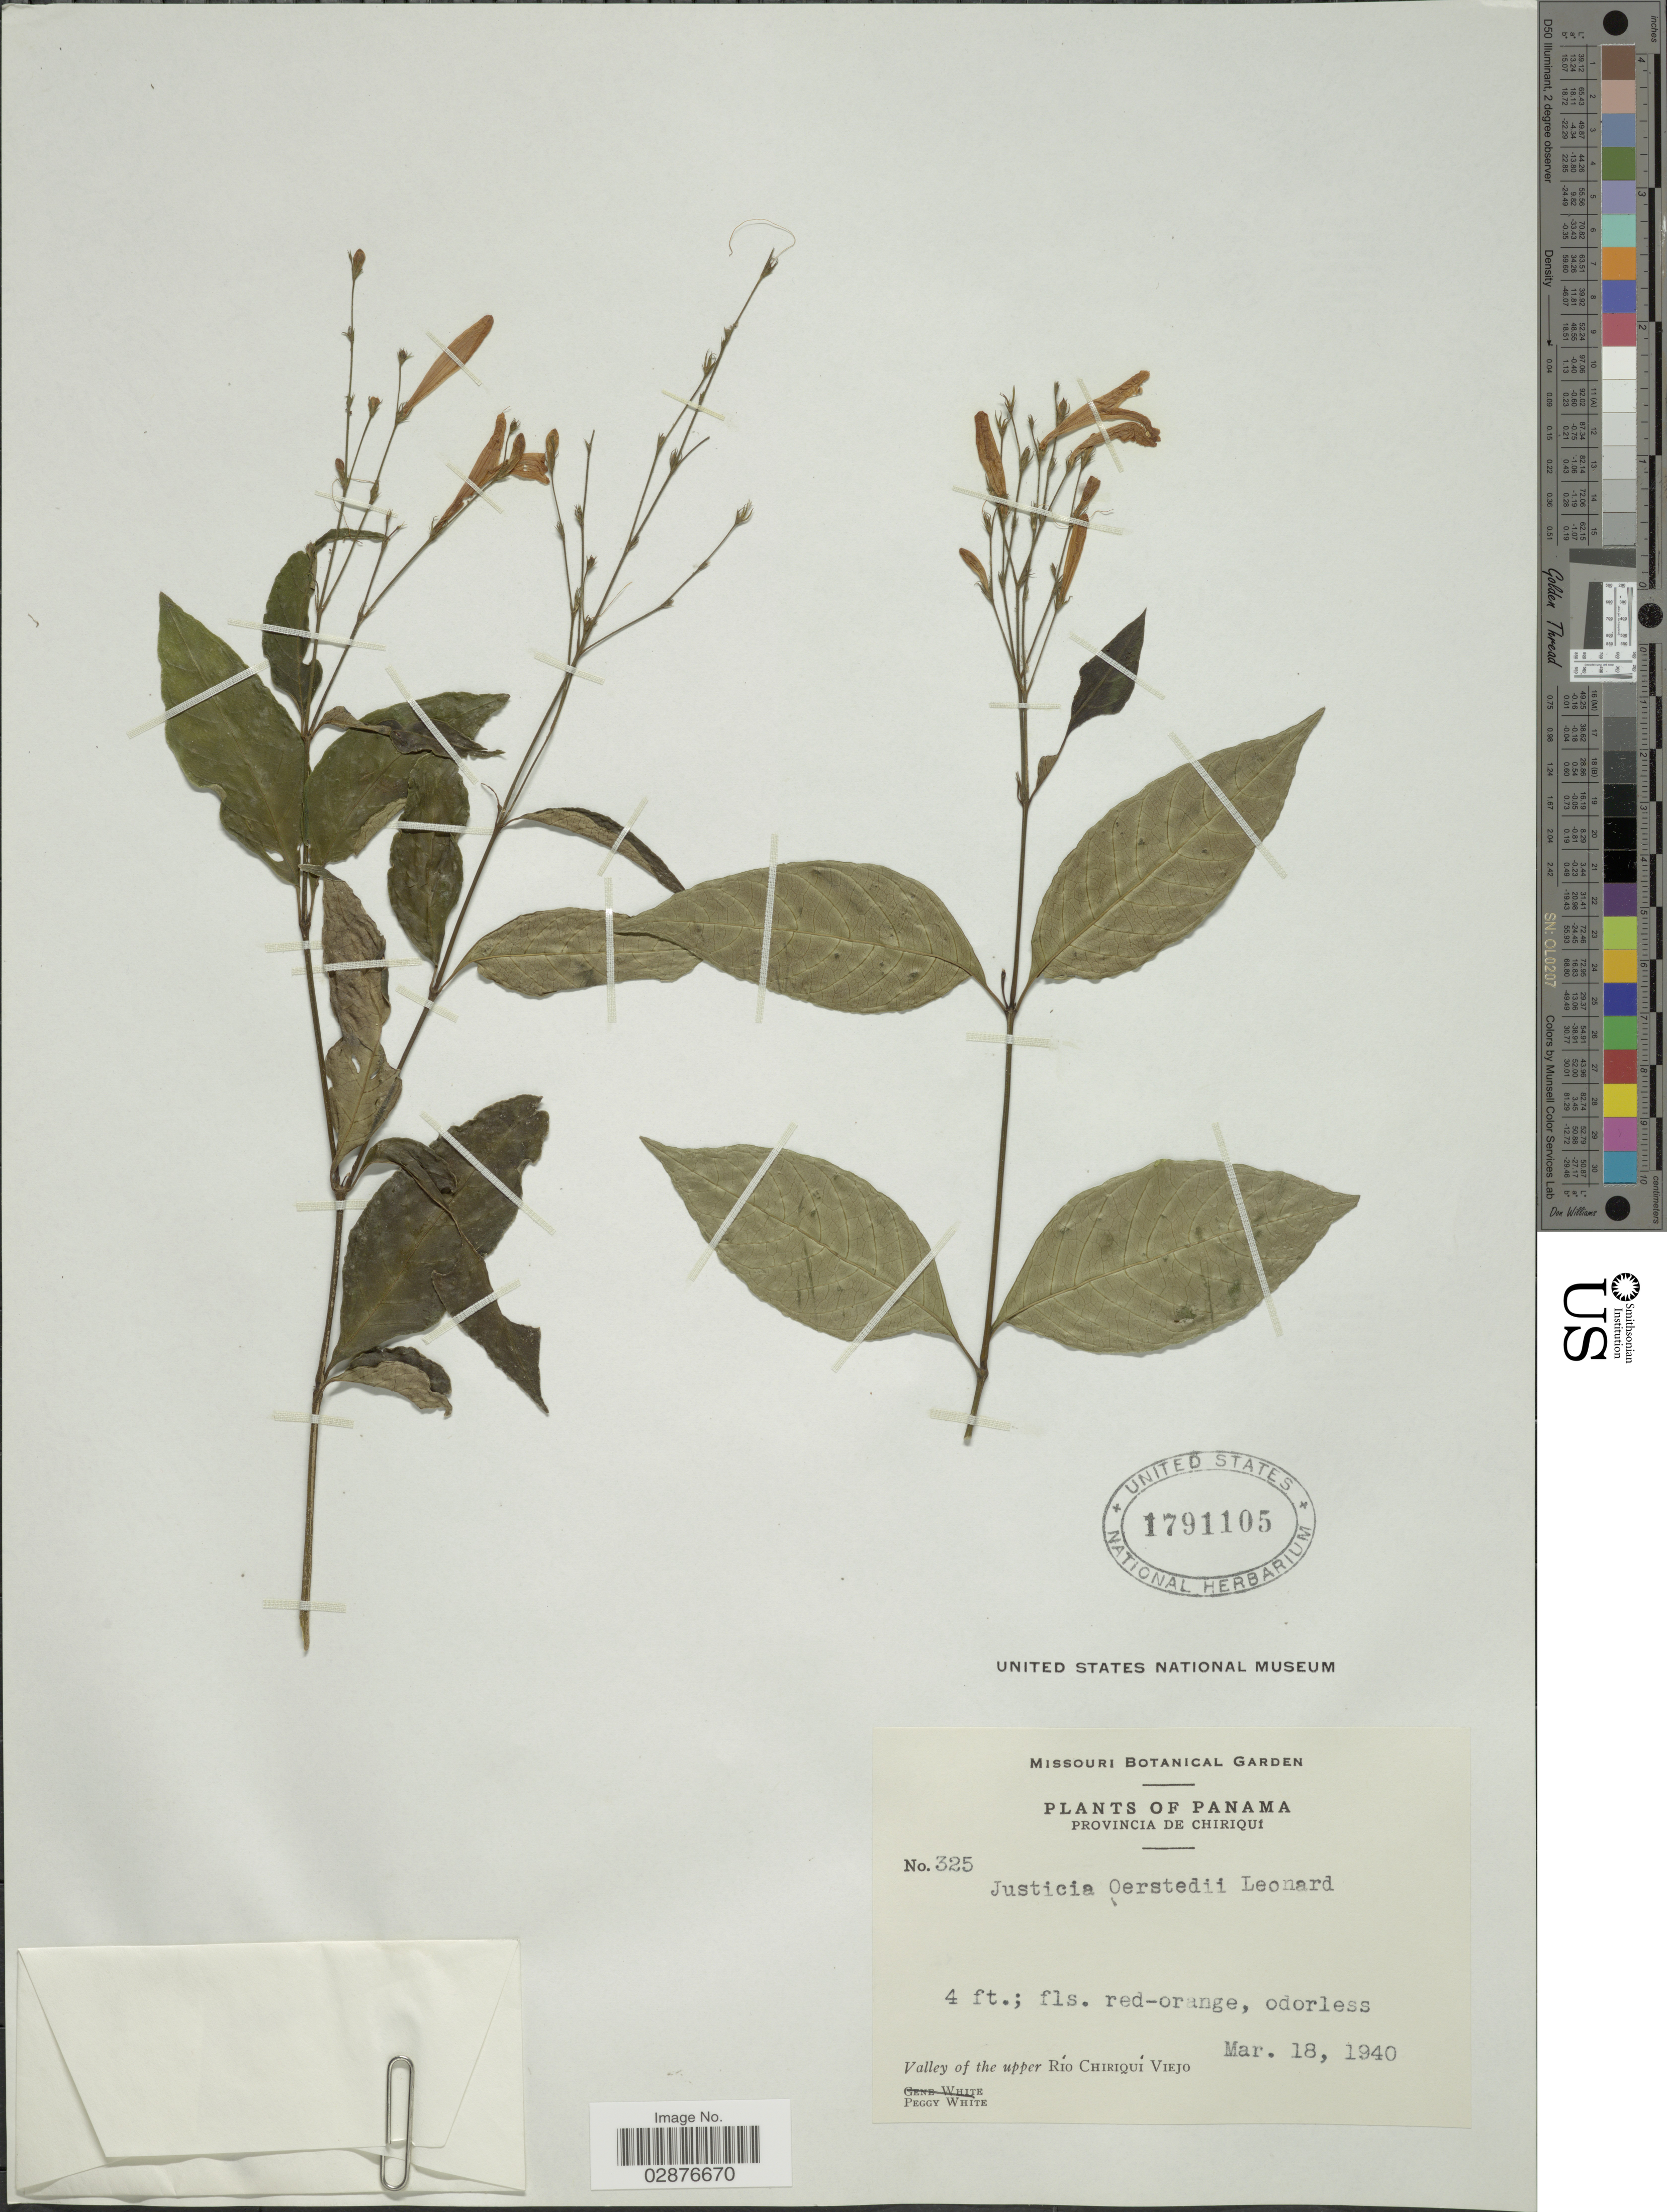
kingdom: Plantae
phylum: Tracheophyta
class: Magnoliopsida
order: Lamiales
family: Acanthaceae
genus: Justicia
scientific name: Justicia oerstedii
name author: Leonard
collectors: P. White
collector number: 325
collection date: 1940-03-18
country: Panama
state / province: Chiriqui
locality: Valley of the upper Río Chiriquí Viejo.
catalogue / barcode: US 1791105